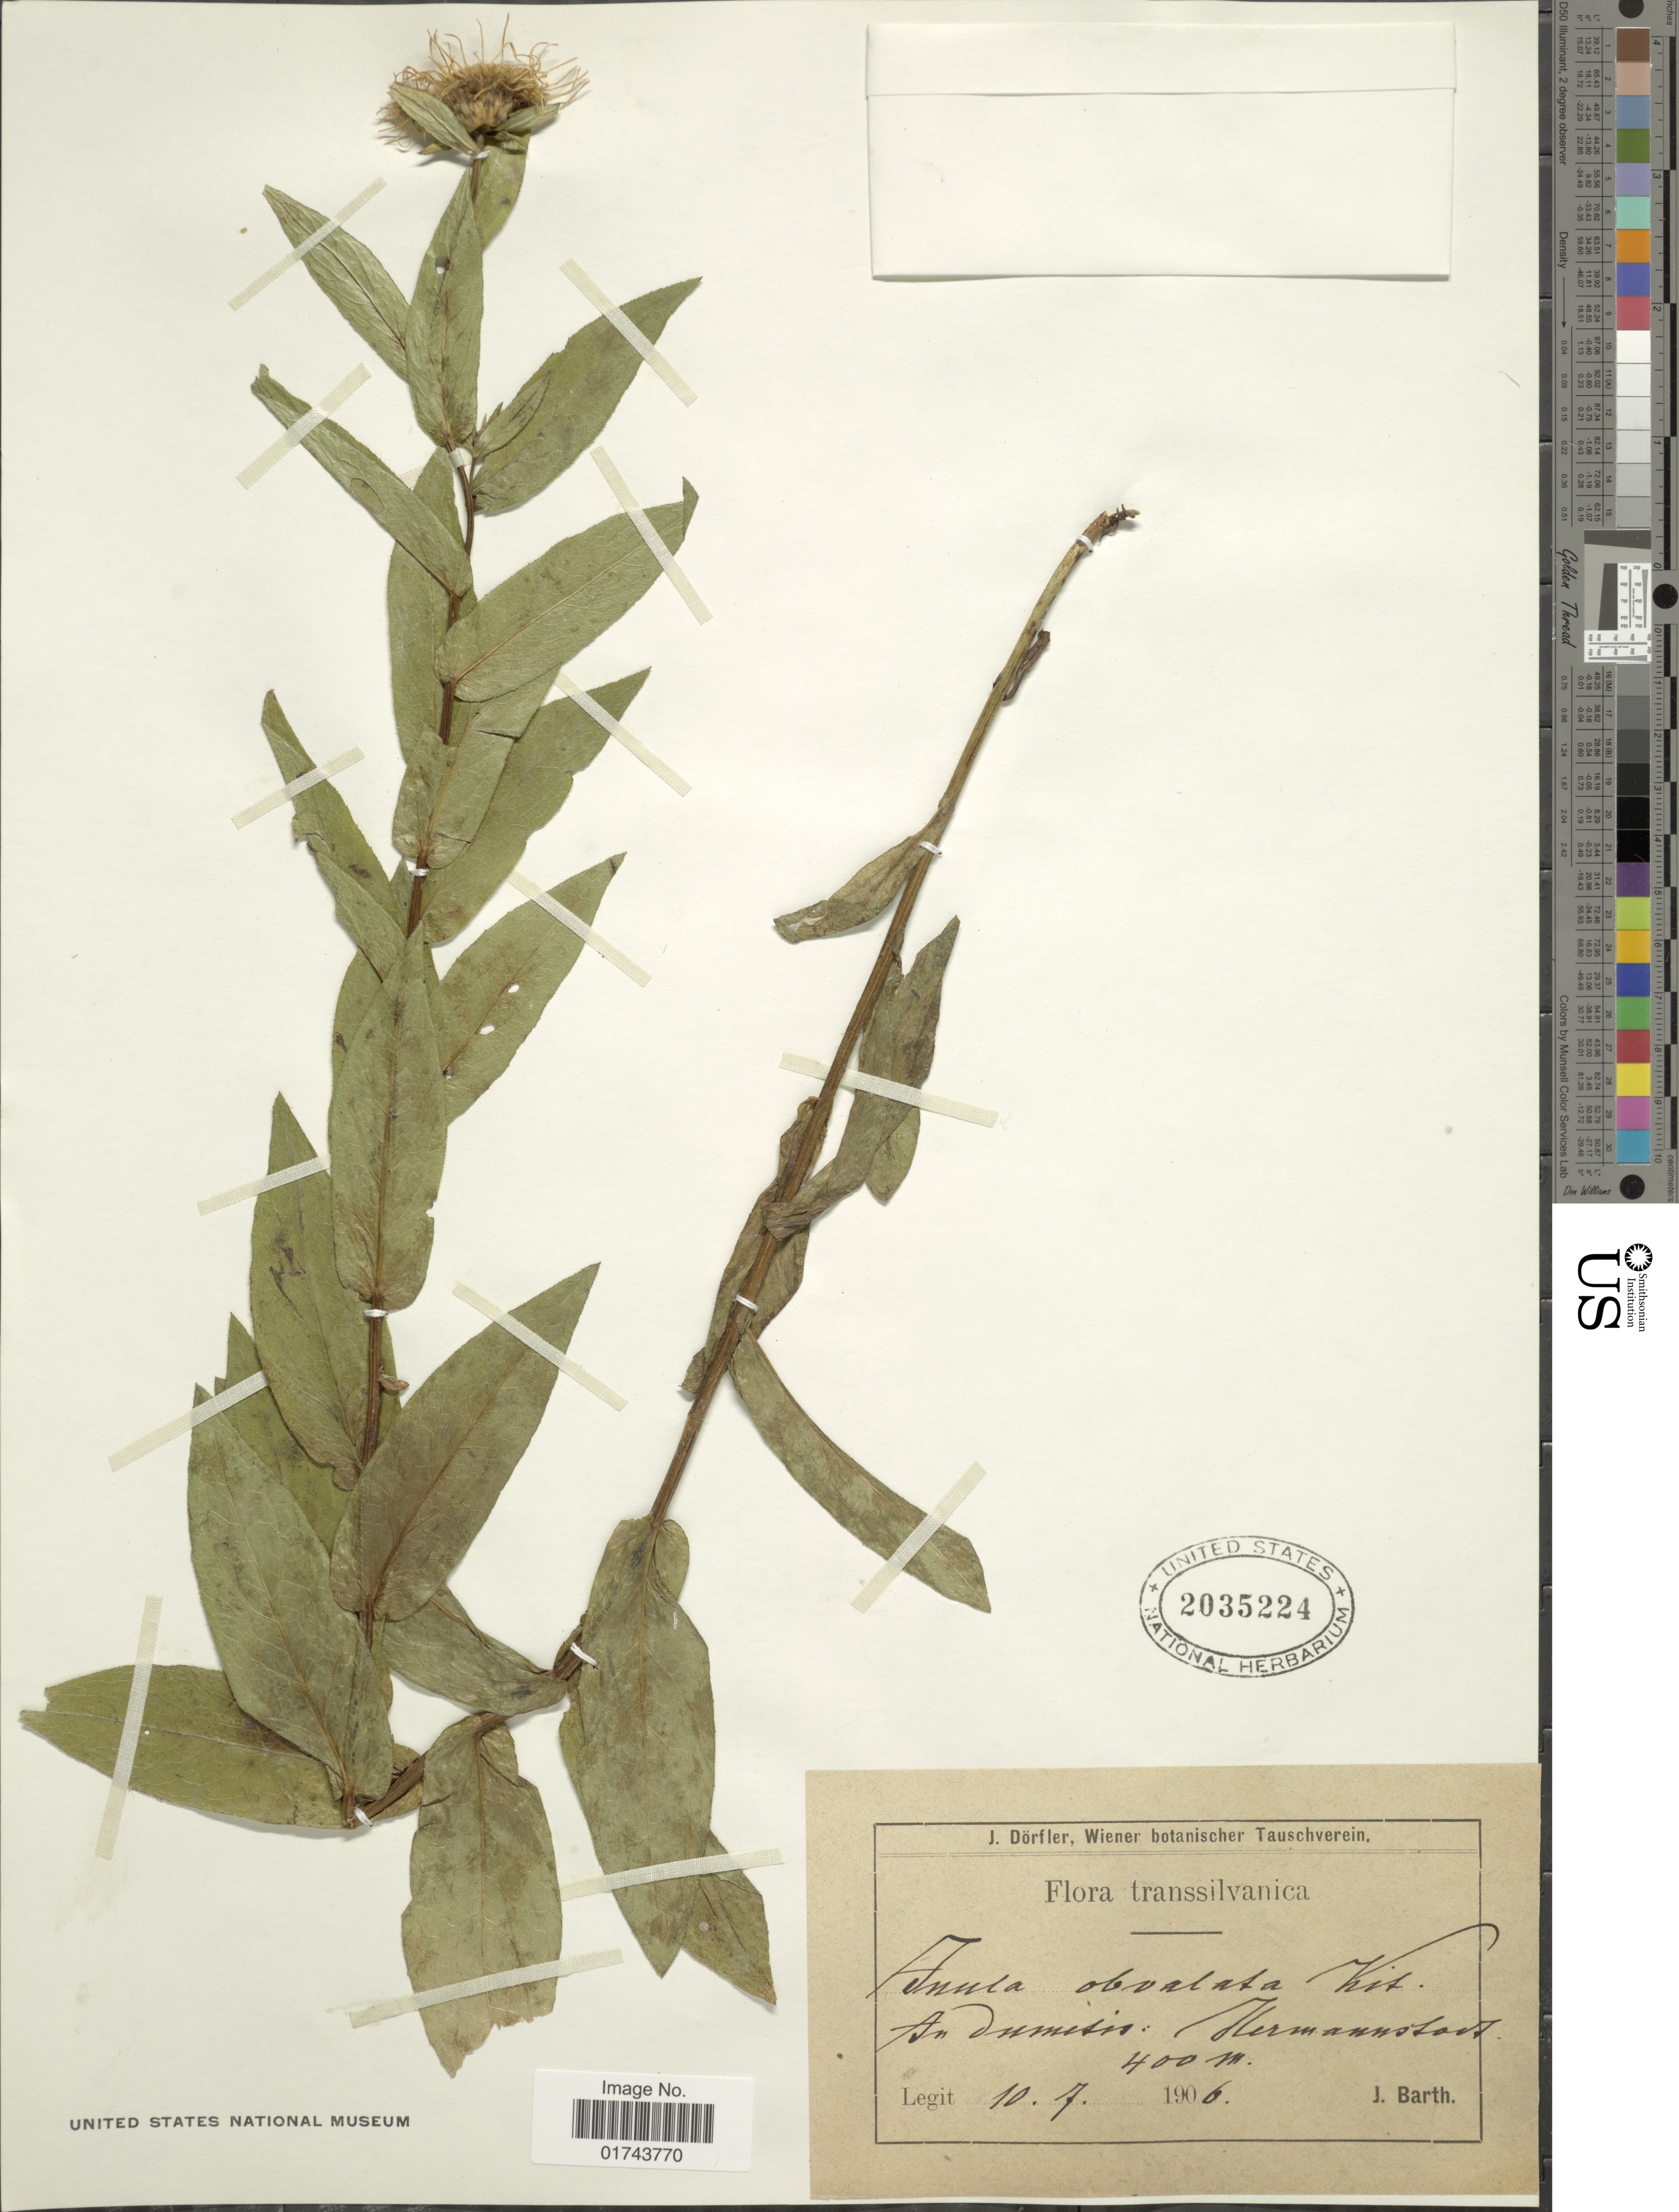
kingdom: Plantae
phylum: Tracheophyta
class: Magnoliopsida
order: Asterales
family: Asteraceae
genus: Inula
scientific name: Inula obovata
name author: Nutt. ex Spreng.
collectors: J. Barth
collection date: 1906-07-10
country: Romania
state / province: Sibiu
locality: Transsilvanica, An dumesis; Hermannstadt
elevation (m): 400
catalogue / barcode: US 2035224